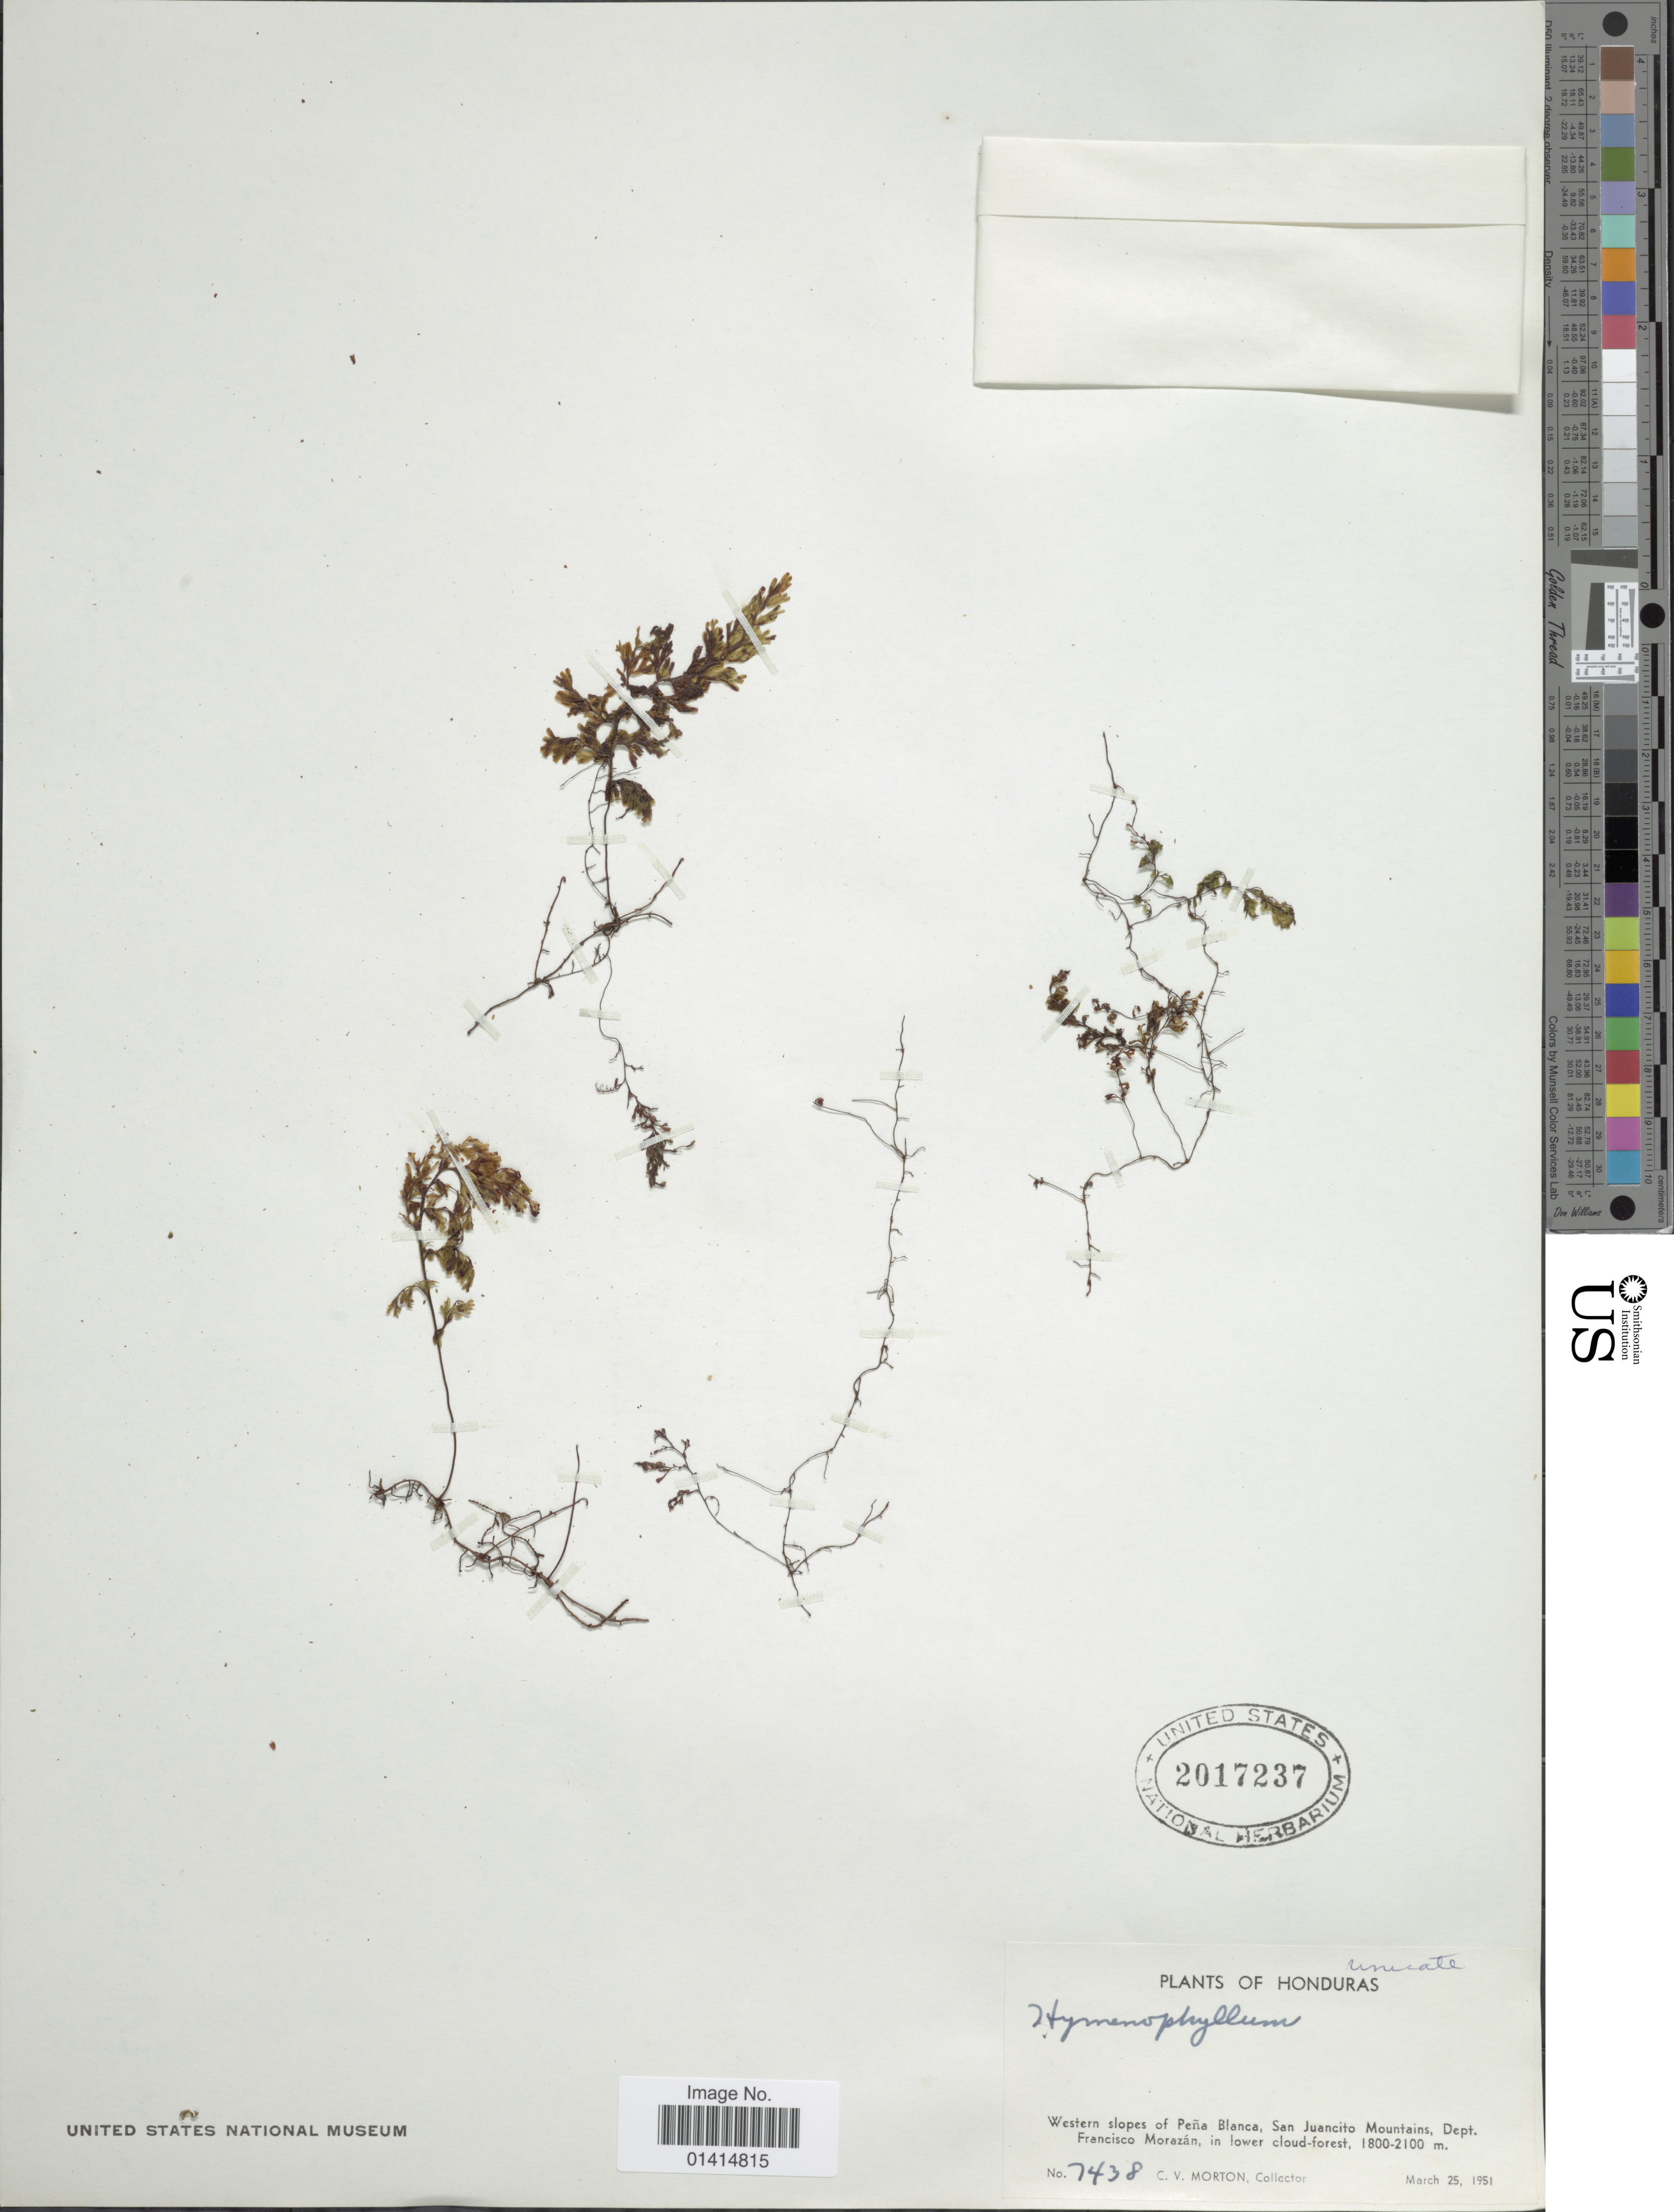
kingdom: Plantae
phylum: Tracheophyta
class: Polypodiopsida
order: Hymenophyllales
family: Hymenophyllaceae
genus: Hymenophyllum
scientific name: Hymenophyllum sp.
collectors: C. V. Morton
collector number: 7438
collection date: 1951-03-25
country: Honduras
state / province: Fco. Morazán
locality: Western slope of Peña Blanca, San Juancito Mountains Dept. Francisco Morazán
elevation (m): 1800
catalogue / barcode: US 2017237